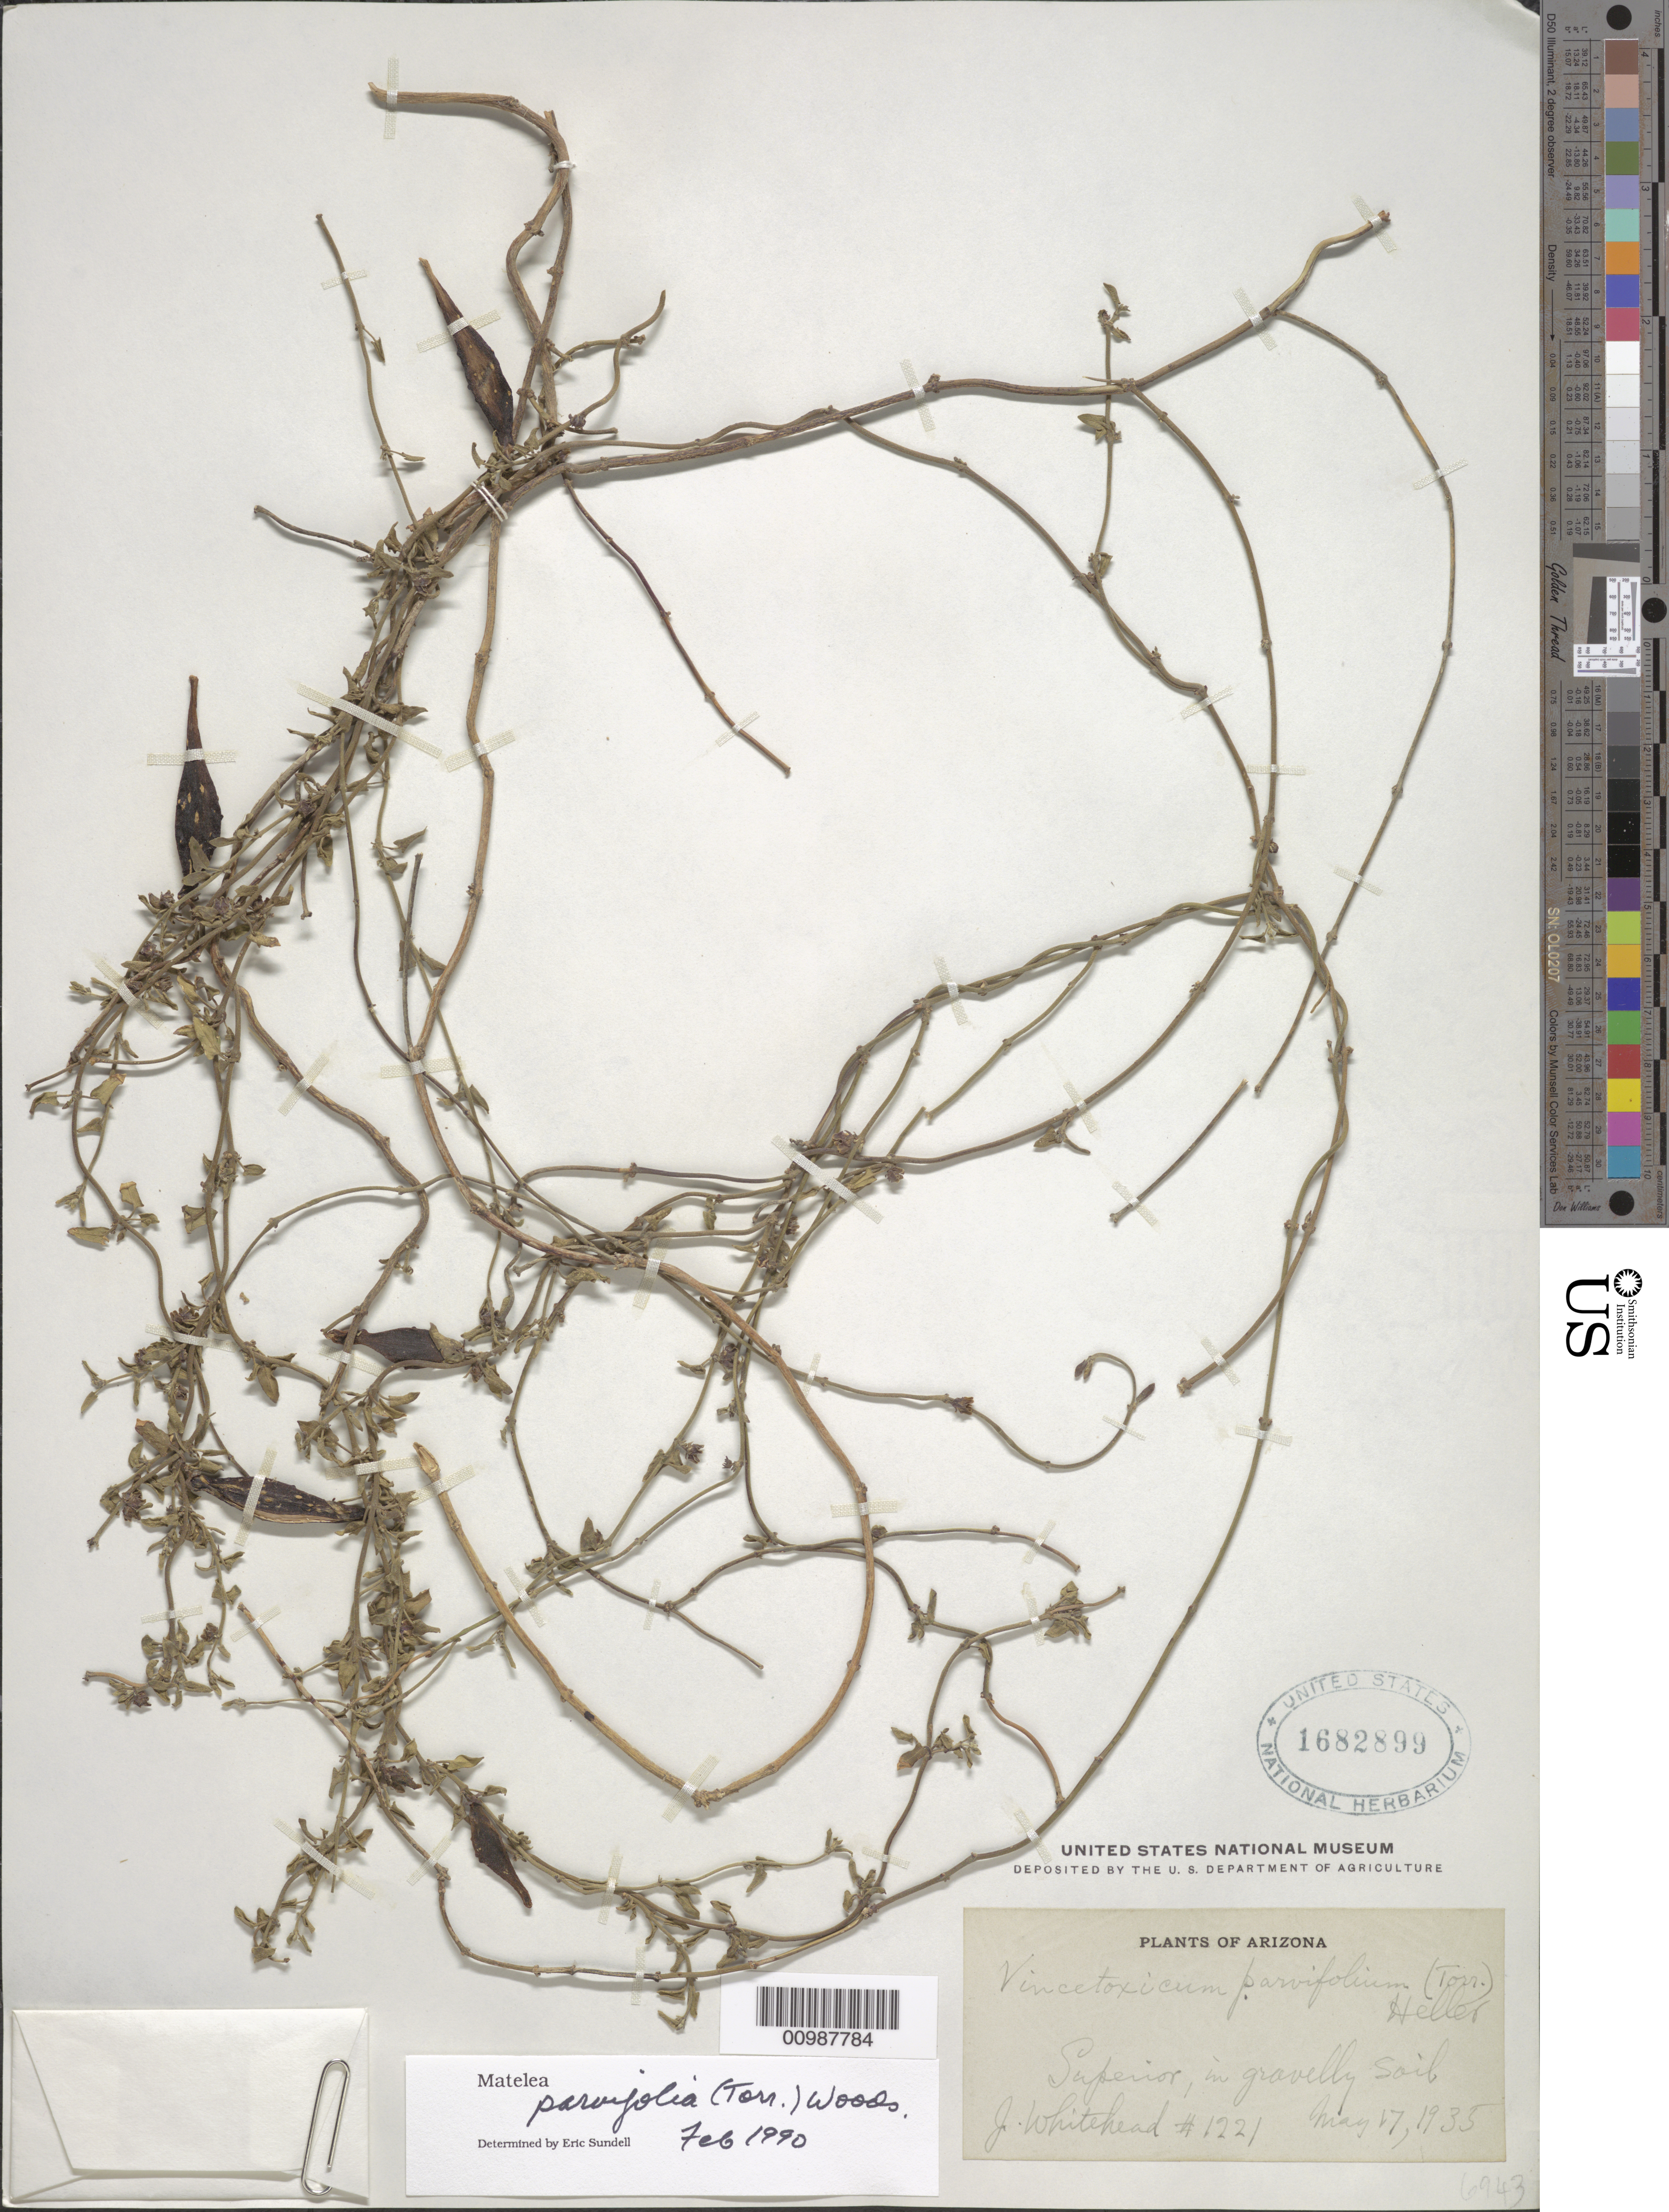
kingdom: Plantae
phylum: Tracheophyta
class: Magnoliopsida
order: Gentianales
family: Apocynaceae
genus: Matelea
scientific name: Matelea parvifolia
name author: (Torr.) Woodson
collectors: J. Whitehead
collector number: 1221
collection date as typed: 17 May 1935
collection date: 1935-05-17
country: United States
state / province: Arizona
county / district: Pinal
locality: Superior, in gravelly sail.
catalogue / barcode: US 1682899